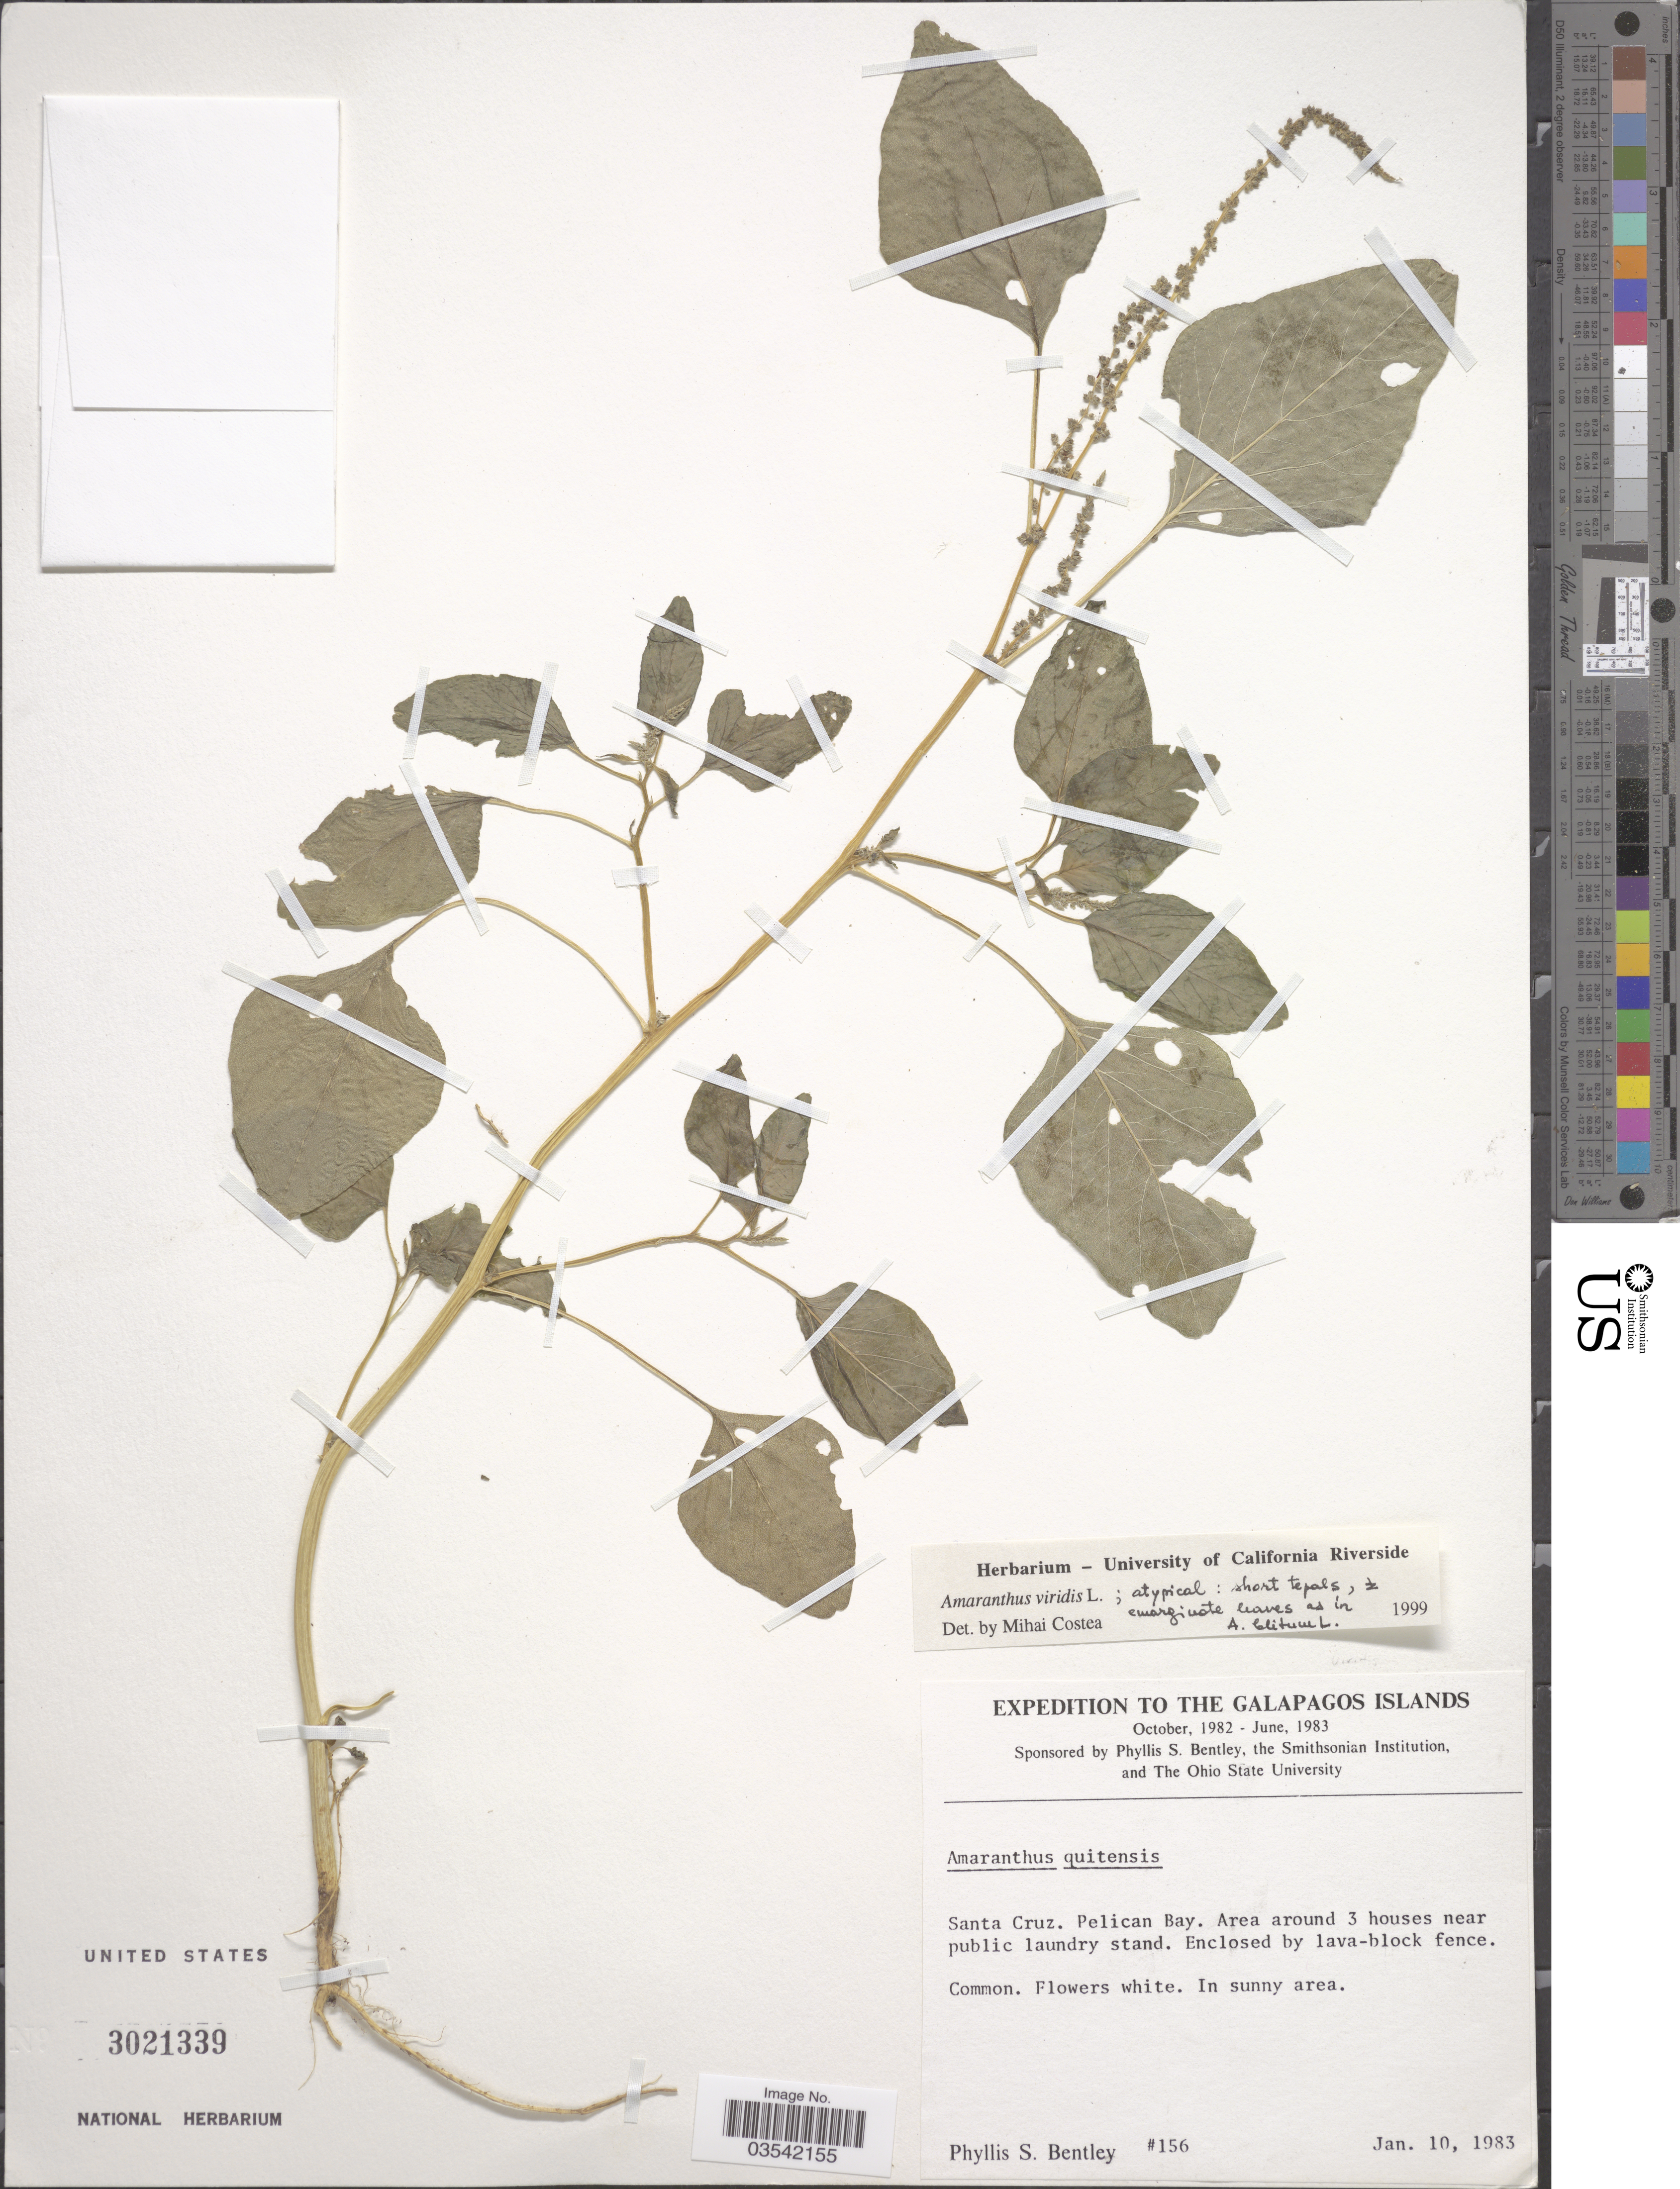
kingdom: Plantae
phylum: Tracheophyta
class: Magnoliopsida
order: Caryophyllales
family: Amaranthaceae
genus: Amaranthus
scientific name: Amaranthus viridis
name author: L.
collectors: P. S. Bentley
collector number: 156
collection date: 1983-01-10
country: Ecuador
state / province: Colón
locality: Galapgos Islands. Santa Cruz, Pelican Bay. Area around 3 houses near public laundry stand.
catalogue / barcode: US 3021339